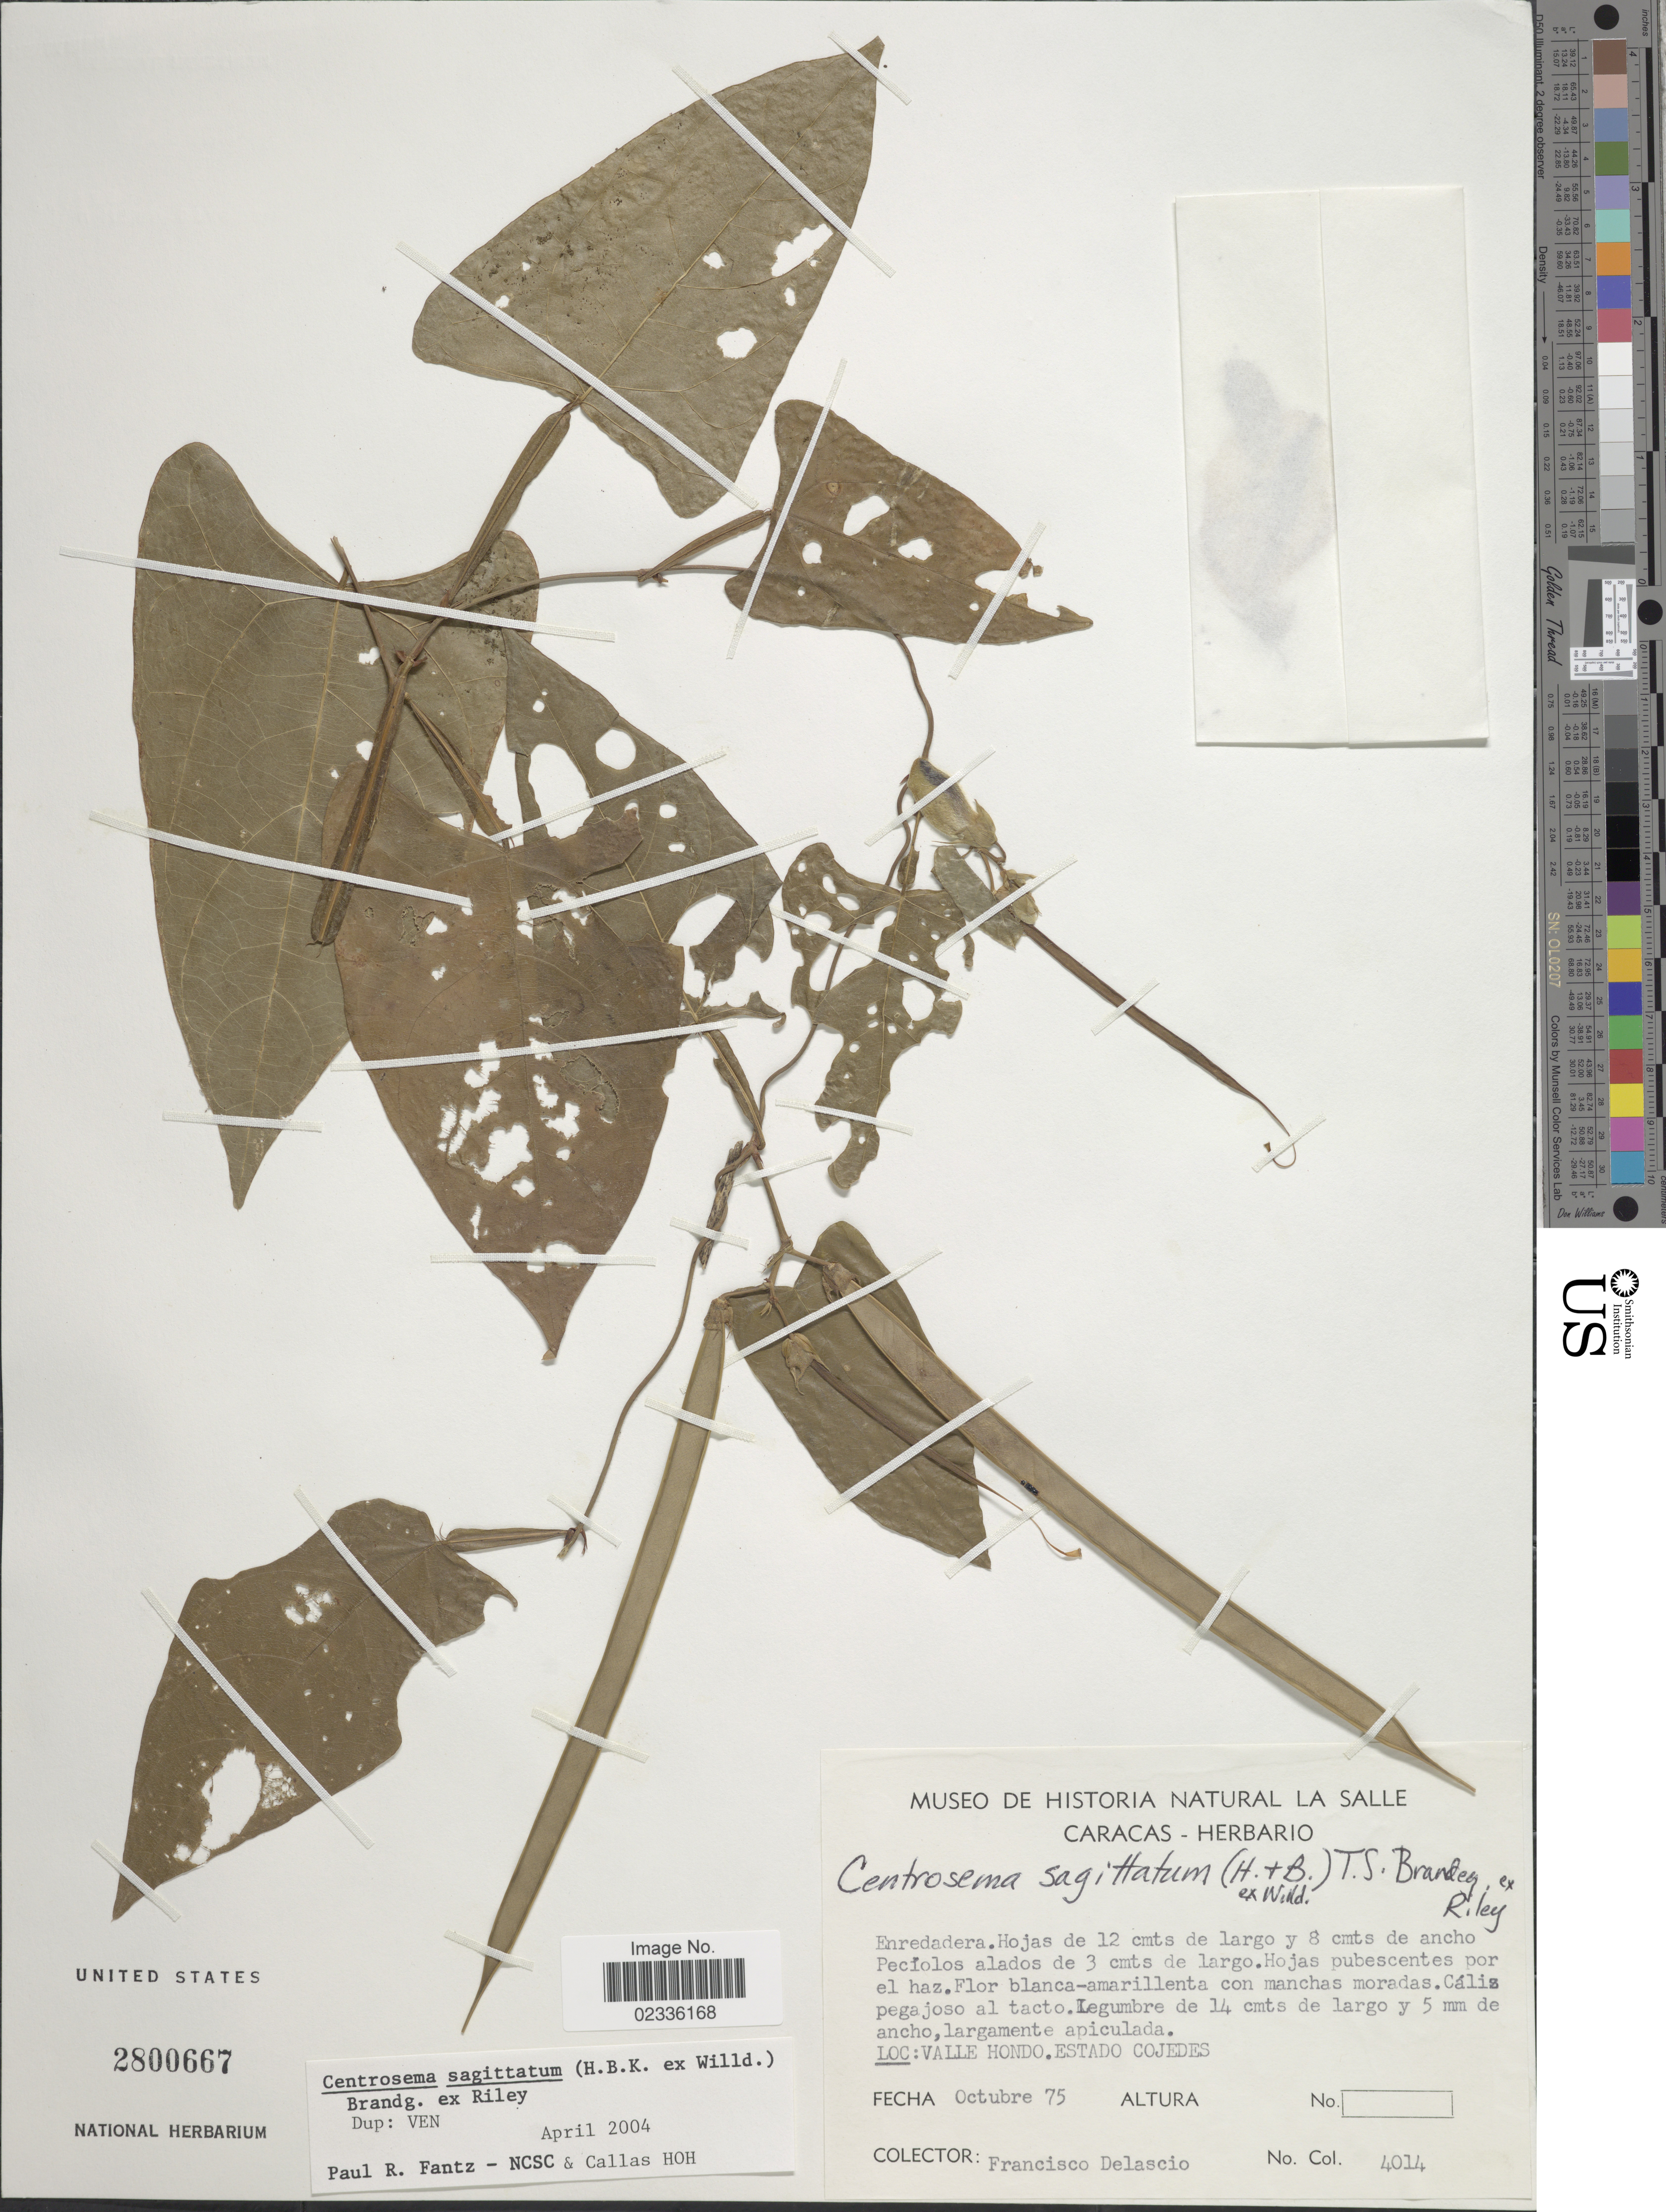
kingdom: Plantae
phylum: Tracheophyta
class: Magnoliopsida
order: Fabales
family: Fabaceae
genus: Centrosema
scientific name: Centrosema sagittata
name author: (Kunth) Rose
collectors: F. Delascio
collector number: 4014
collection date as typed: Transcribed d/m/y: /10/75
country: Venezuela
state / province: Cojedes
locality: Valle Hondo, Estado Cojedes.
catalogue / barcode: US 2800667